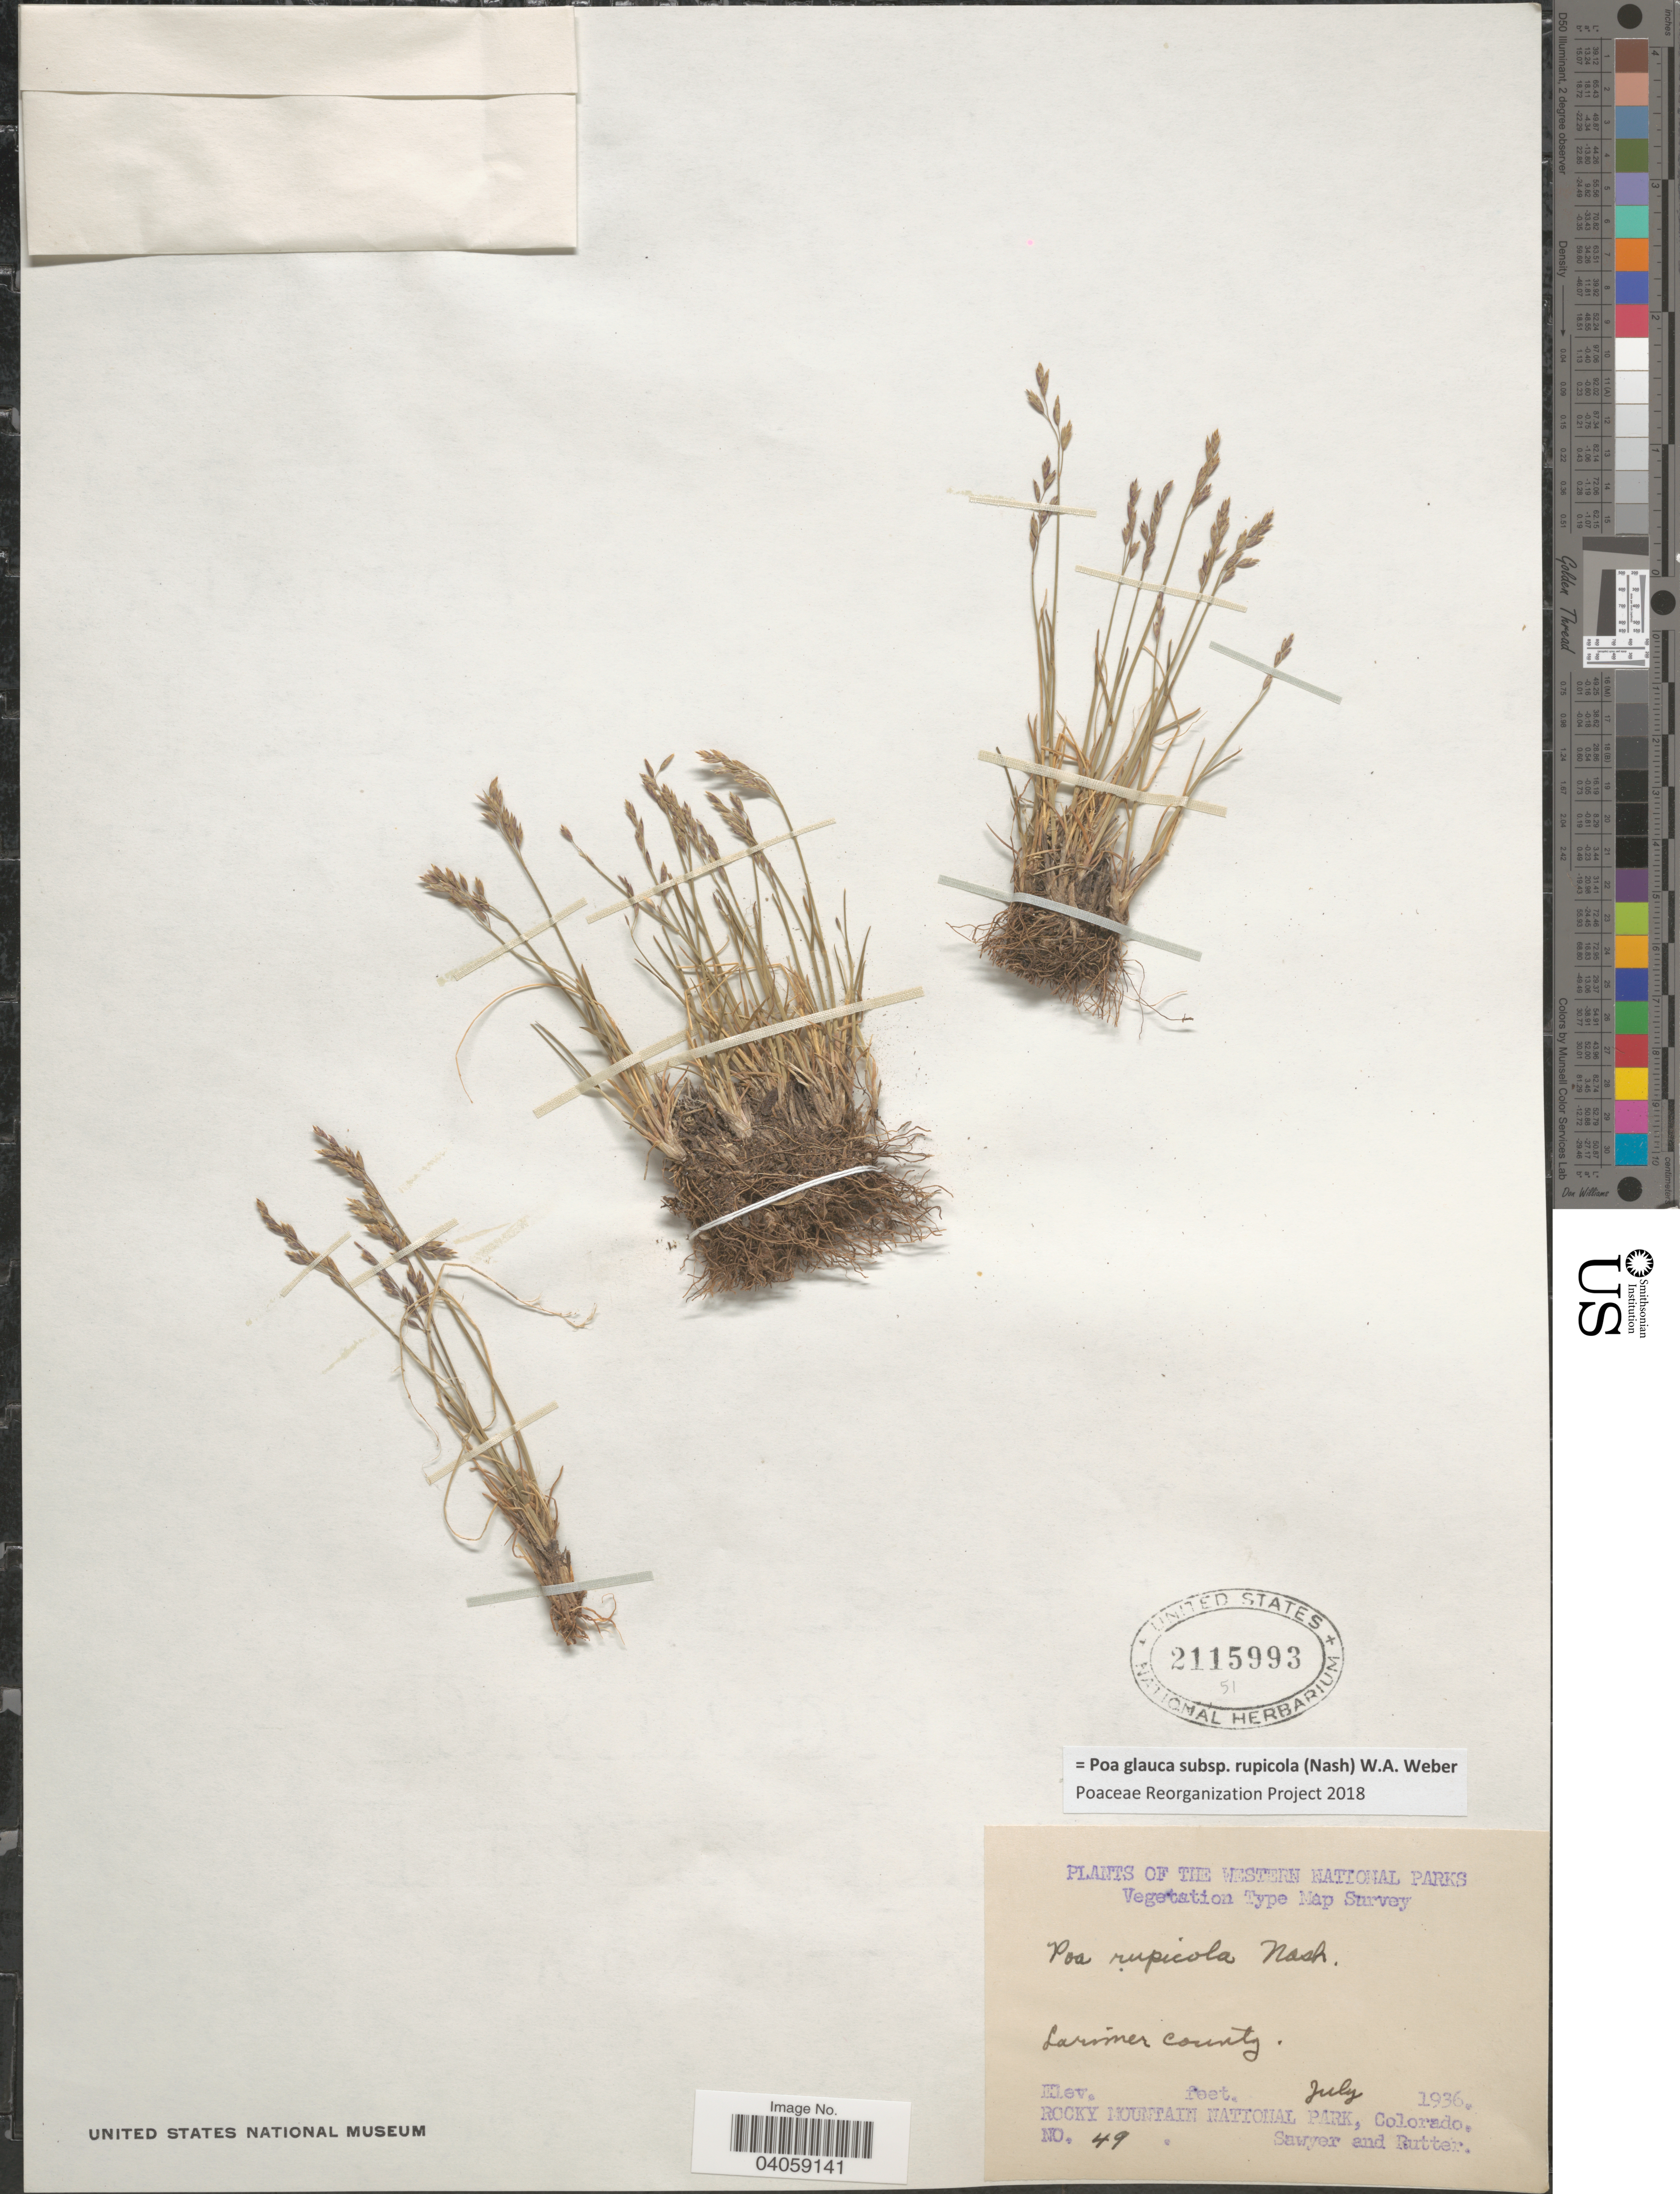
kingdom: Plantae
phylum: Tracheophyta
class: Liliopsida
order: Poales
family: Poaceae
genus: Poa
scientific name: Poa glauca subsp. rupicola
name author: (Nash) W.A. Weber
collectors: Sawyer & Rutter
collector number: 49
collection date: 1936-07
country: United States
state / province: Colorado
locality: Western National Parks. Larimer County. Rocky Mountain National Park.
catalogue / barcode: US 2115993